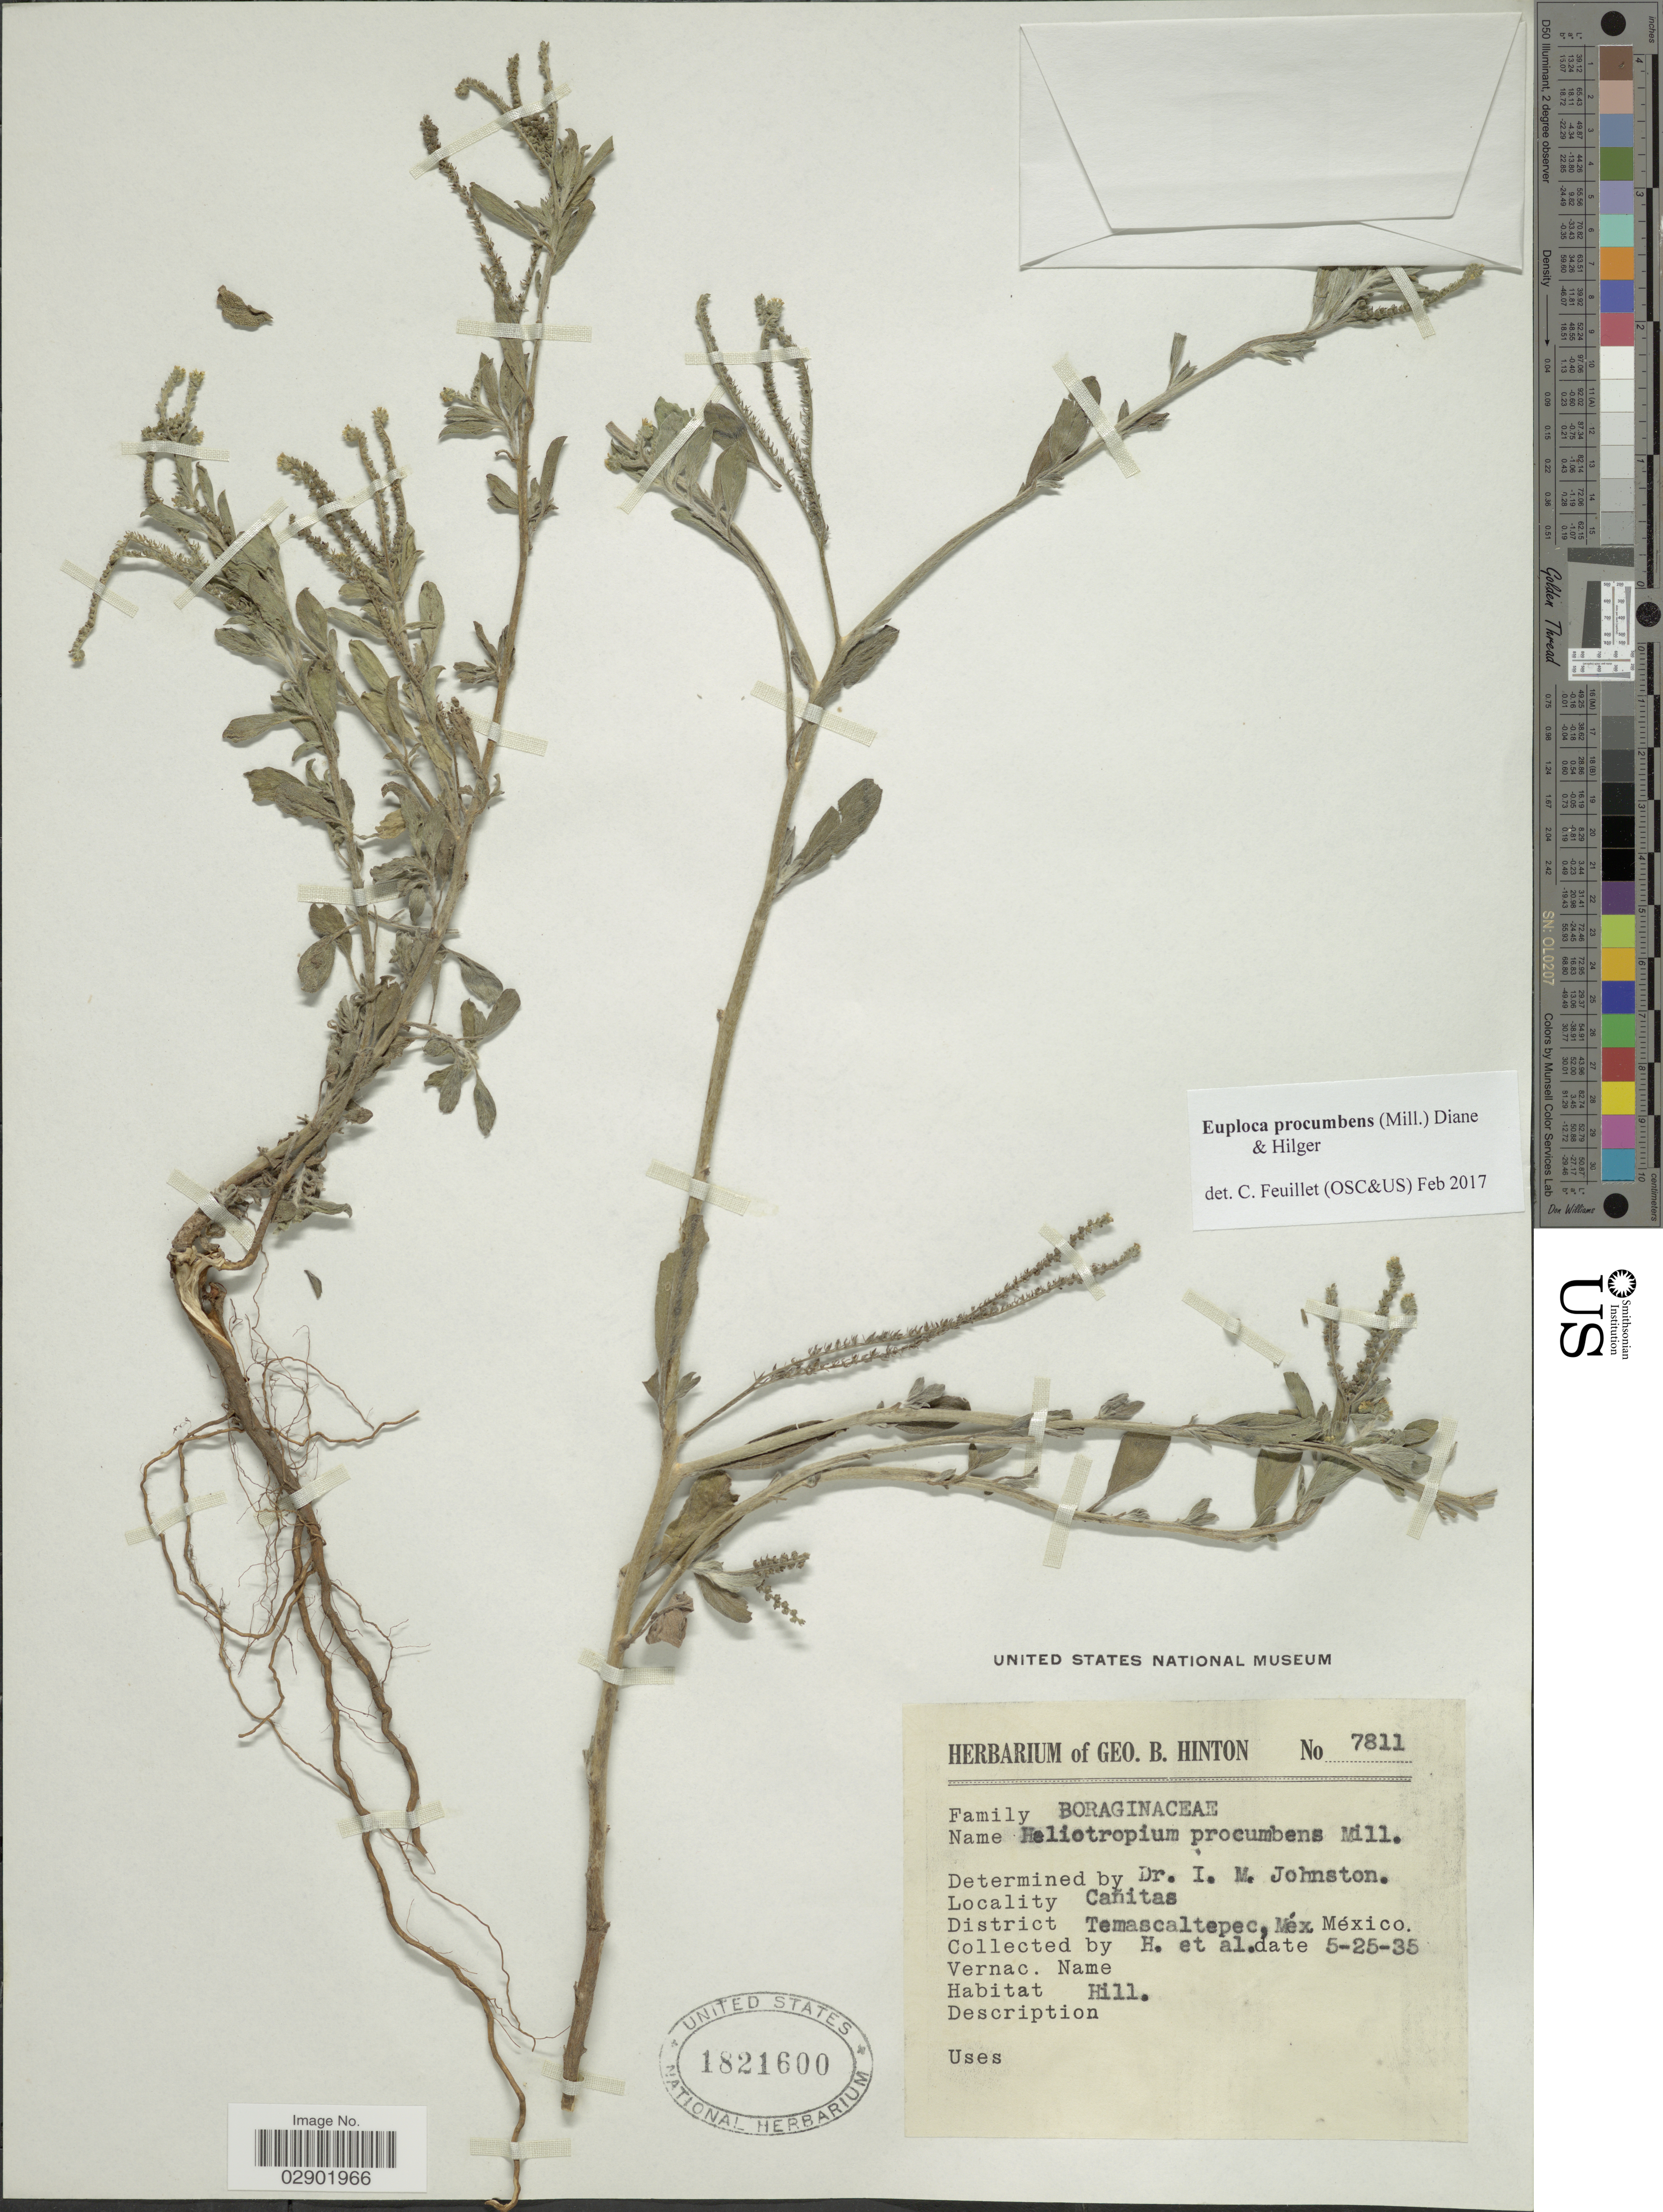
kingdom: Plantae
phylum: Tracheophyta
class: Magnoliopsida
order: Boraginales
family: Heliotropiaceae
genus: Euploca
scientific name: Euploca procumbens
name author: (Mill.) Diane & Hilger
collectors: G. B. Hinton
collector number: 7811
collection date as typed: Transcribed d/m/y: 25/5/35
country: Mexico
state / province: México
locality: Cañitas. District Temascaltepec.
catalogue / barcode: US 1821600